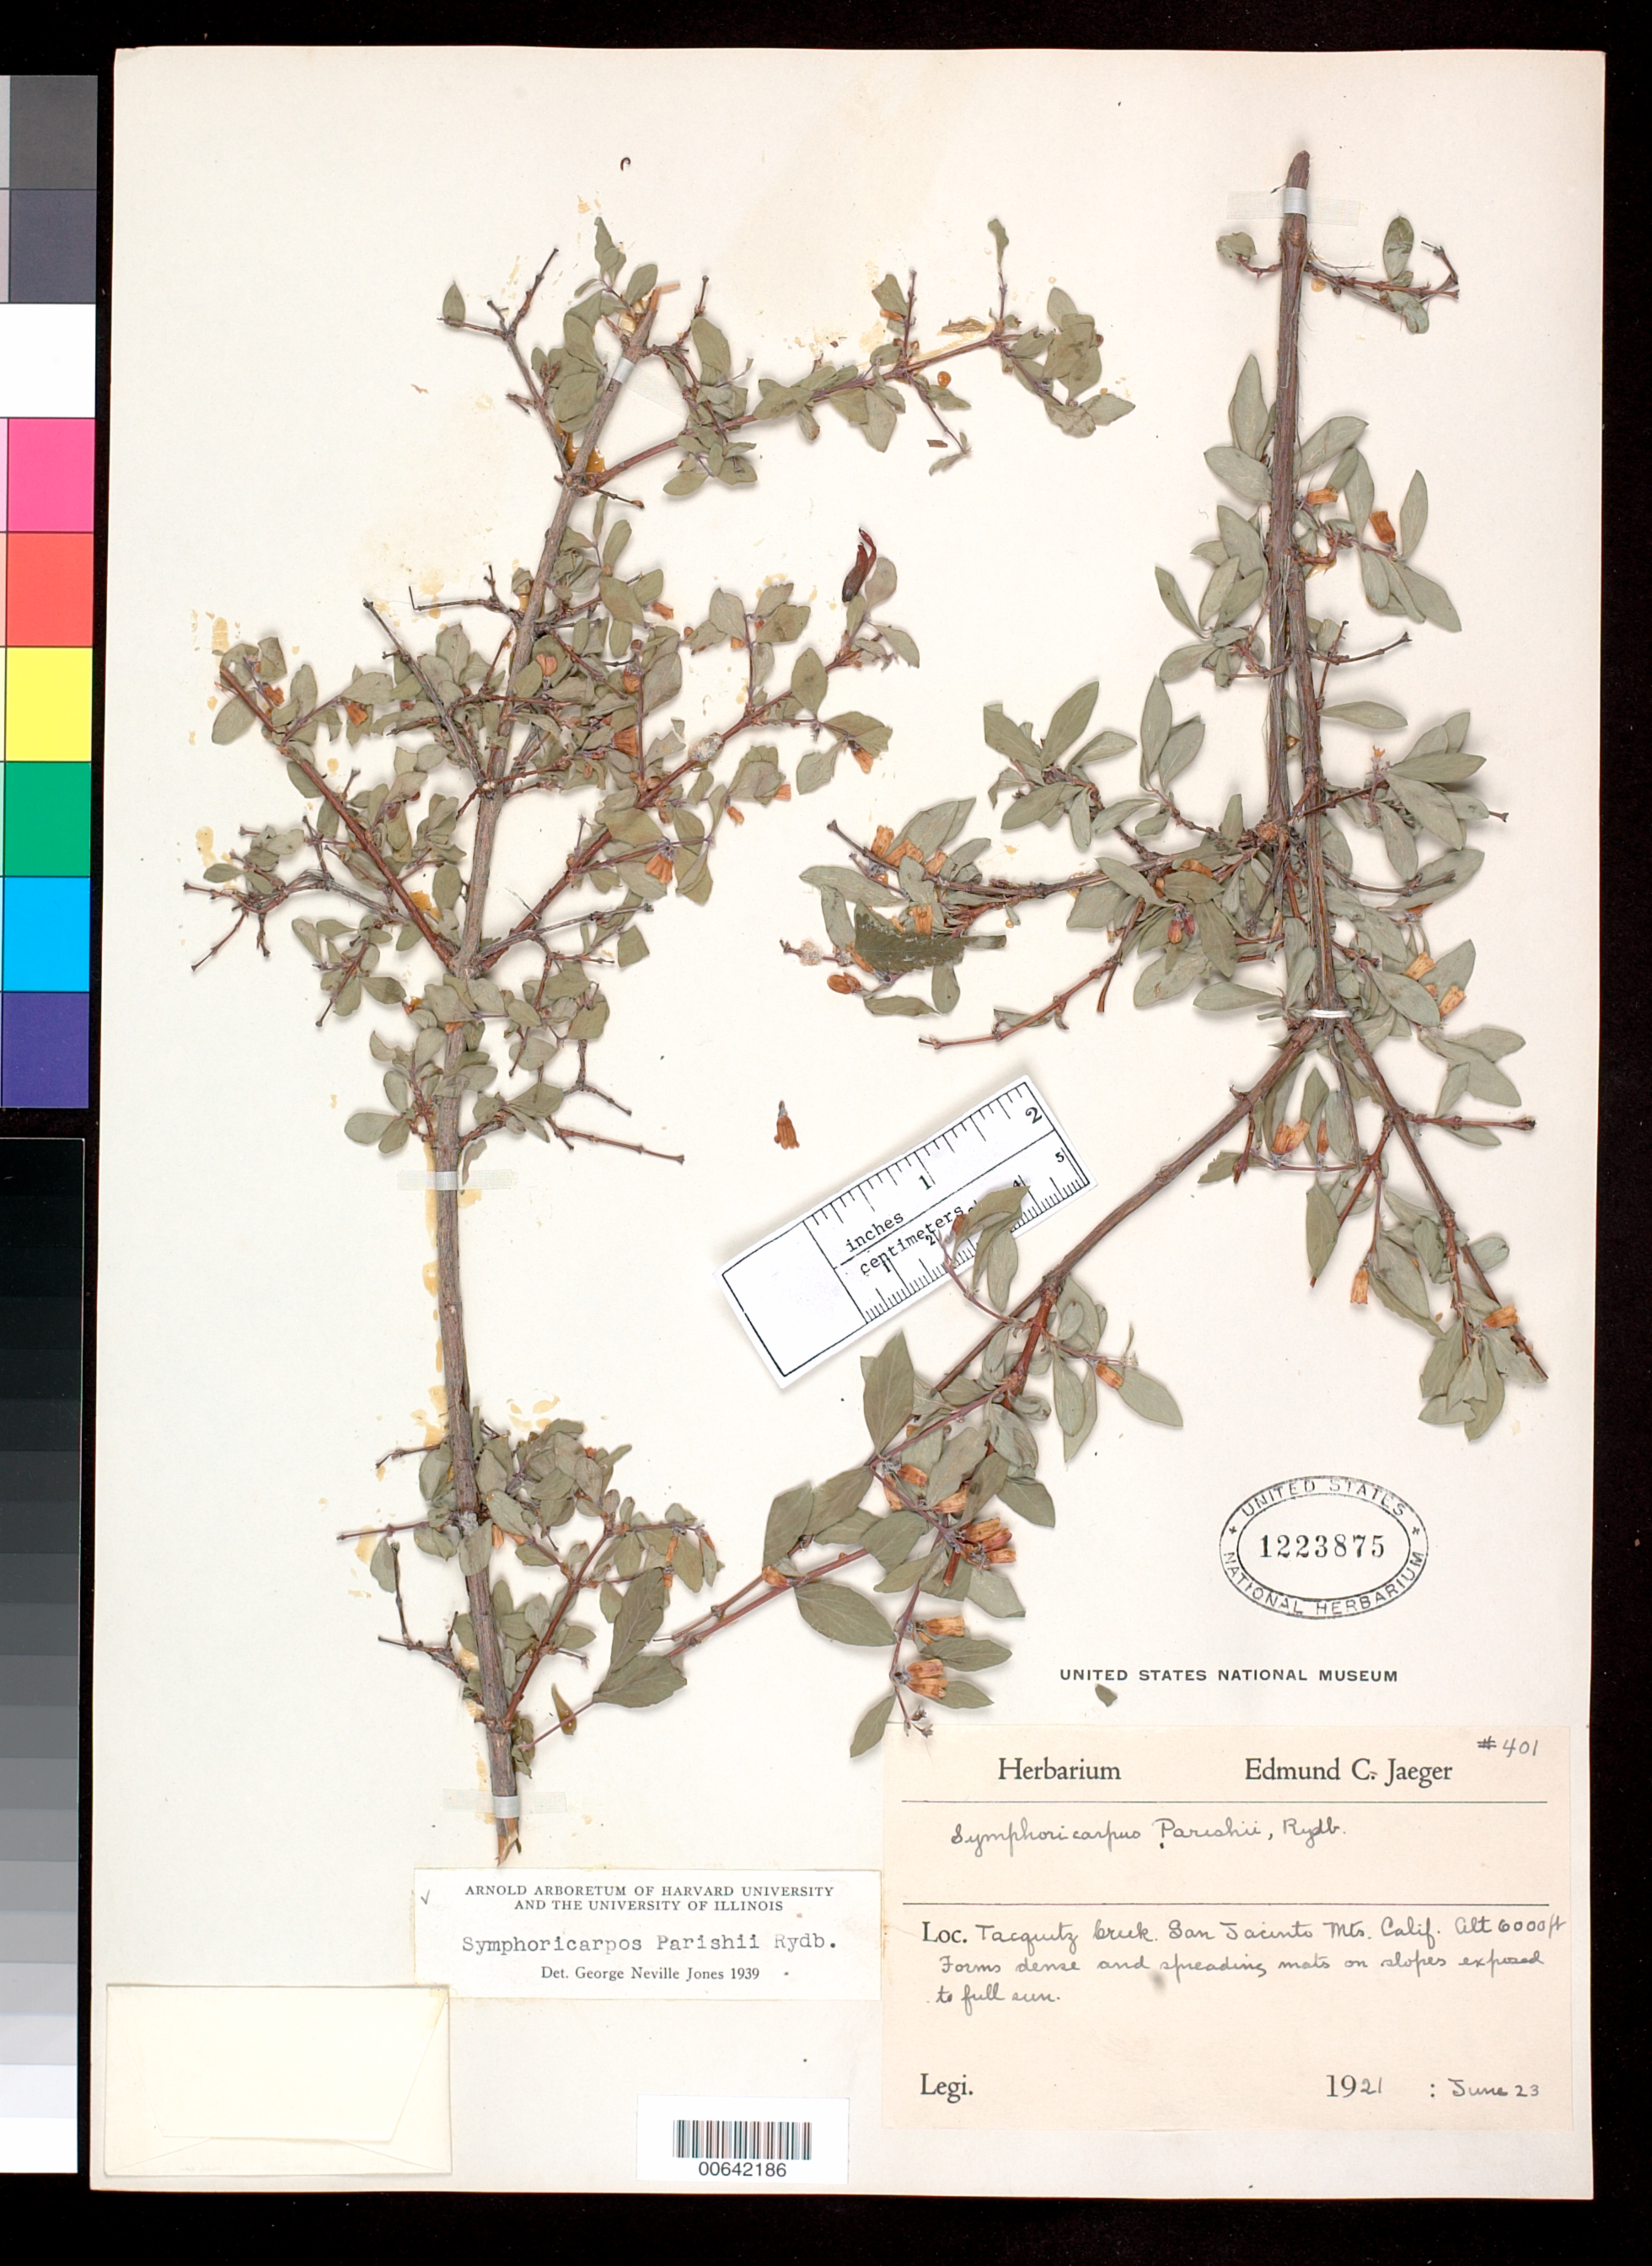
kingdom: Plantae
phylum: Tracheophyta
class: Magnoliopsida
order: Dipsacales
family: Caprifoliaceae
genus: Symphoricarpos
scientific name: Symphoricarpos parishii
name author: Rydb.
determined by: Jones, G. N.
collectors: E. Jaeger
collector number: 401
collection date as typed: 23 Jun 1921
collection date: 1921-06-23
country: United States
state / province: California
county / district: Riverside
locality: Tacquitz Creek, San Jacinto Mts. Forms dense and spreading mats on slopes exposed to full sun.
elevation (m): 1829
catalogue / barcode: US 1223875